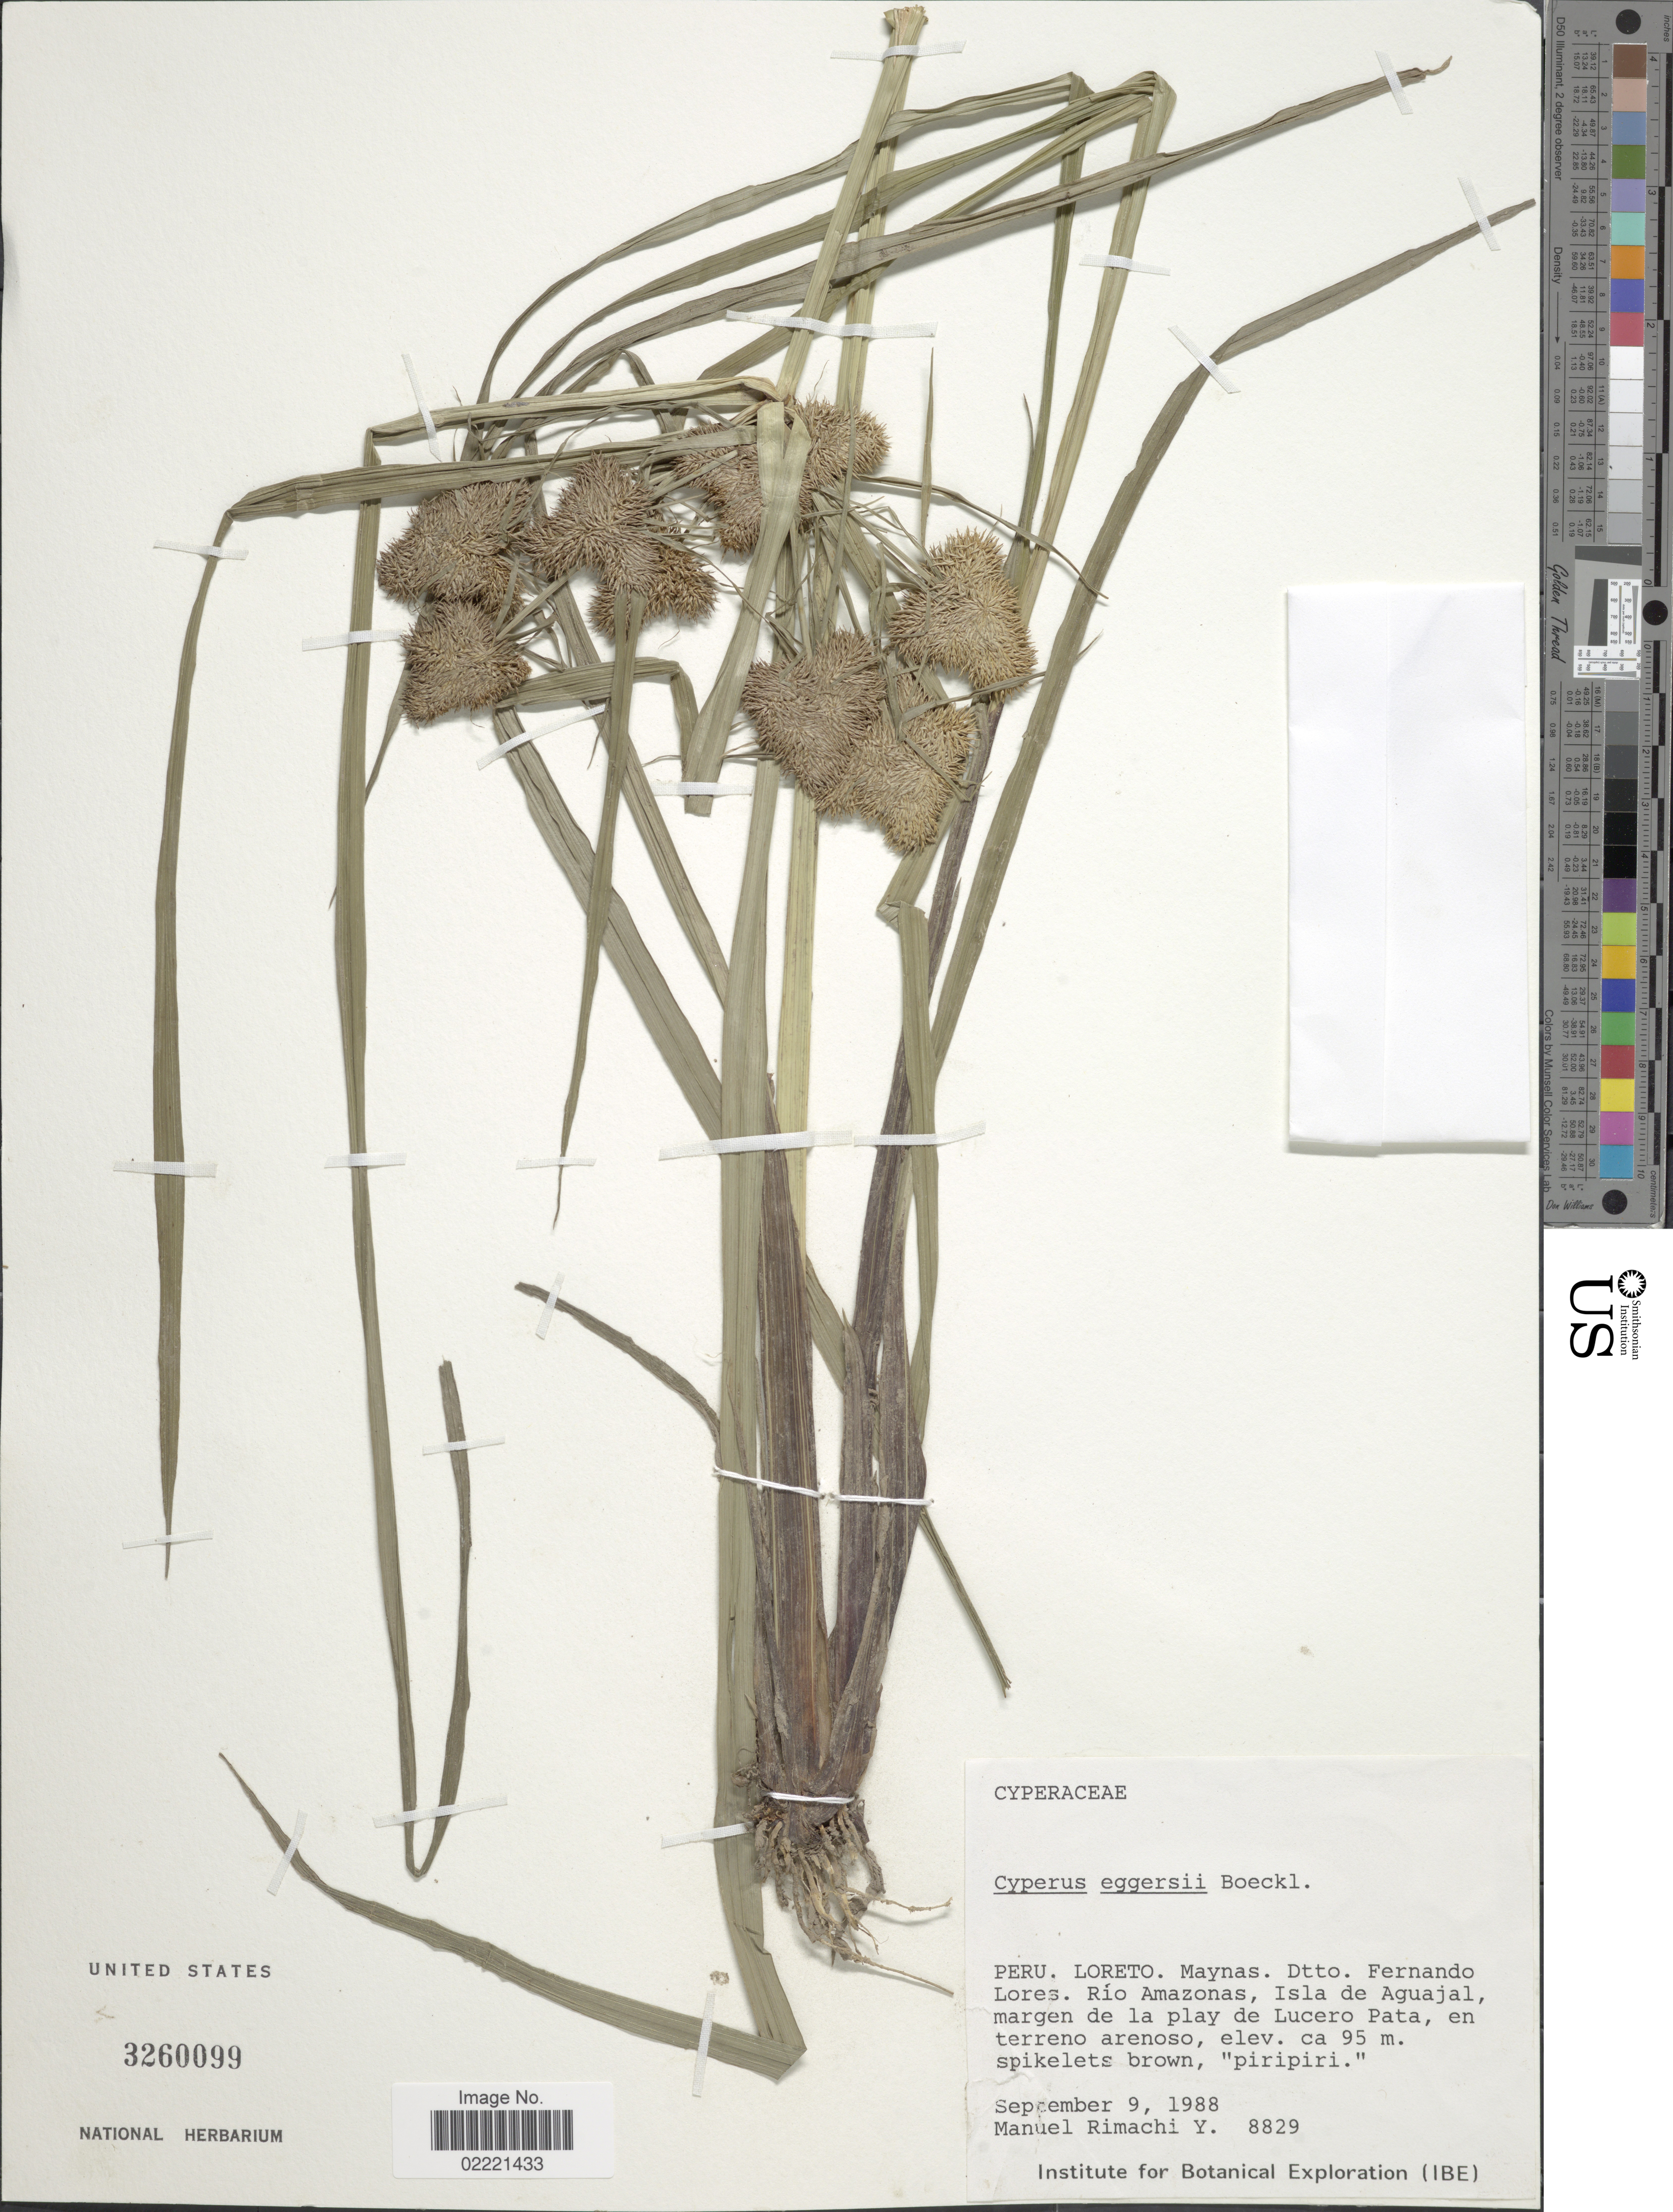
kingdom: Plantae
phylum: Tracheophyta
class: Liliopsida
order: Poales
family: Cyperaceae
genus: Cyperus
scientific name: Cyperus eggersii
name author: Boeckeler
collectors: M. Rimachi Y.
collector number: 8829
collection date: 1988-09-09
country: Peru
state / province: Loreto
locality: Maynas, Dtto. Fernando Lores, Rio Amazonas, Isla de Aguajal margen de la play de Lucero Pata, en terreno arenoso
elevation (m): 95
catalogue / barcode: US 3260099